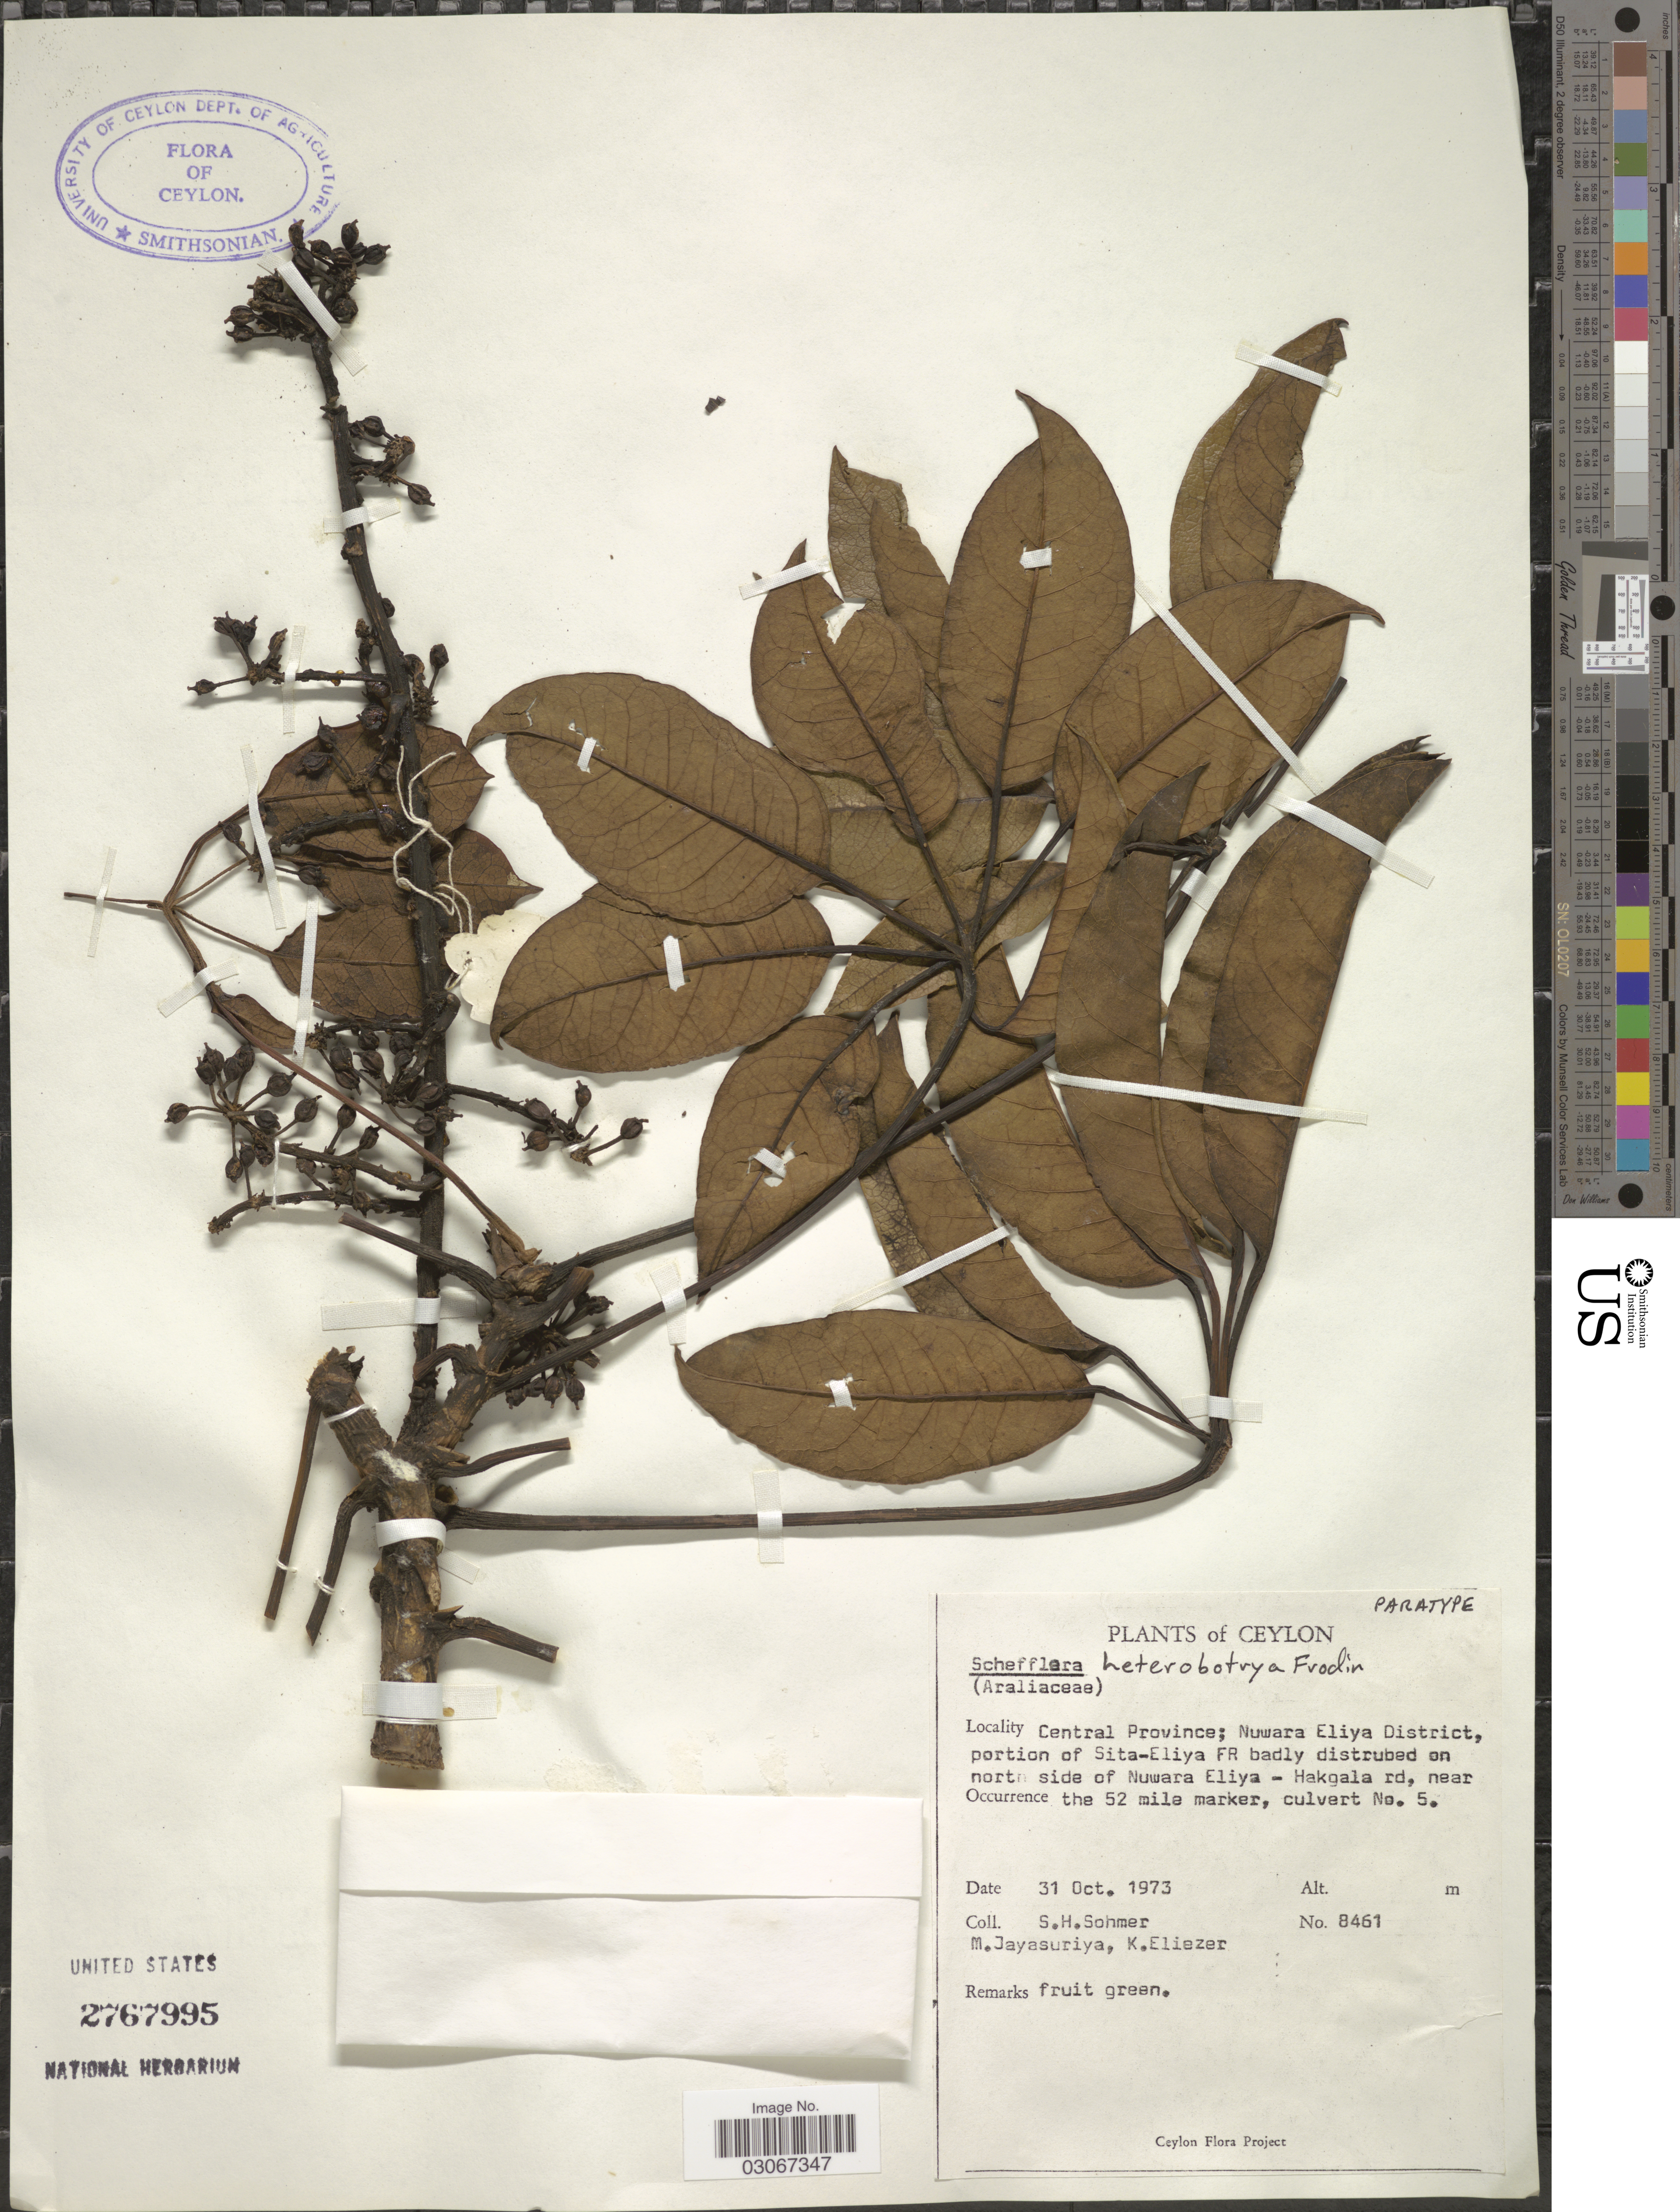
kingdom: Plantae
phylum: Tracheophyta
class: Magnoliopsida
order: Apiales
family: Araliaceae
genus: Schefflera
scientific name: Schefflera heterobotrya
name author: Frodin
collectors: S. H. Sohmer, M. Jayasuriya & K. Eliezer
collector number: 8461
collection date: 1973-10-31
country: Sri Lanka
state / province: Central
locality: Ceylon, Central Province: Nuwara Eliya District, portion of Sita-Eliya FR badly disturbed on north side of Nuwara Eliya - Hakgala rd, near the 52 mile marker, culvert No. 5.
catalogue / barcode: US 2767995